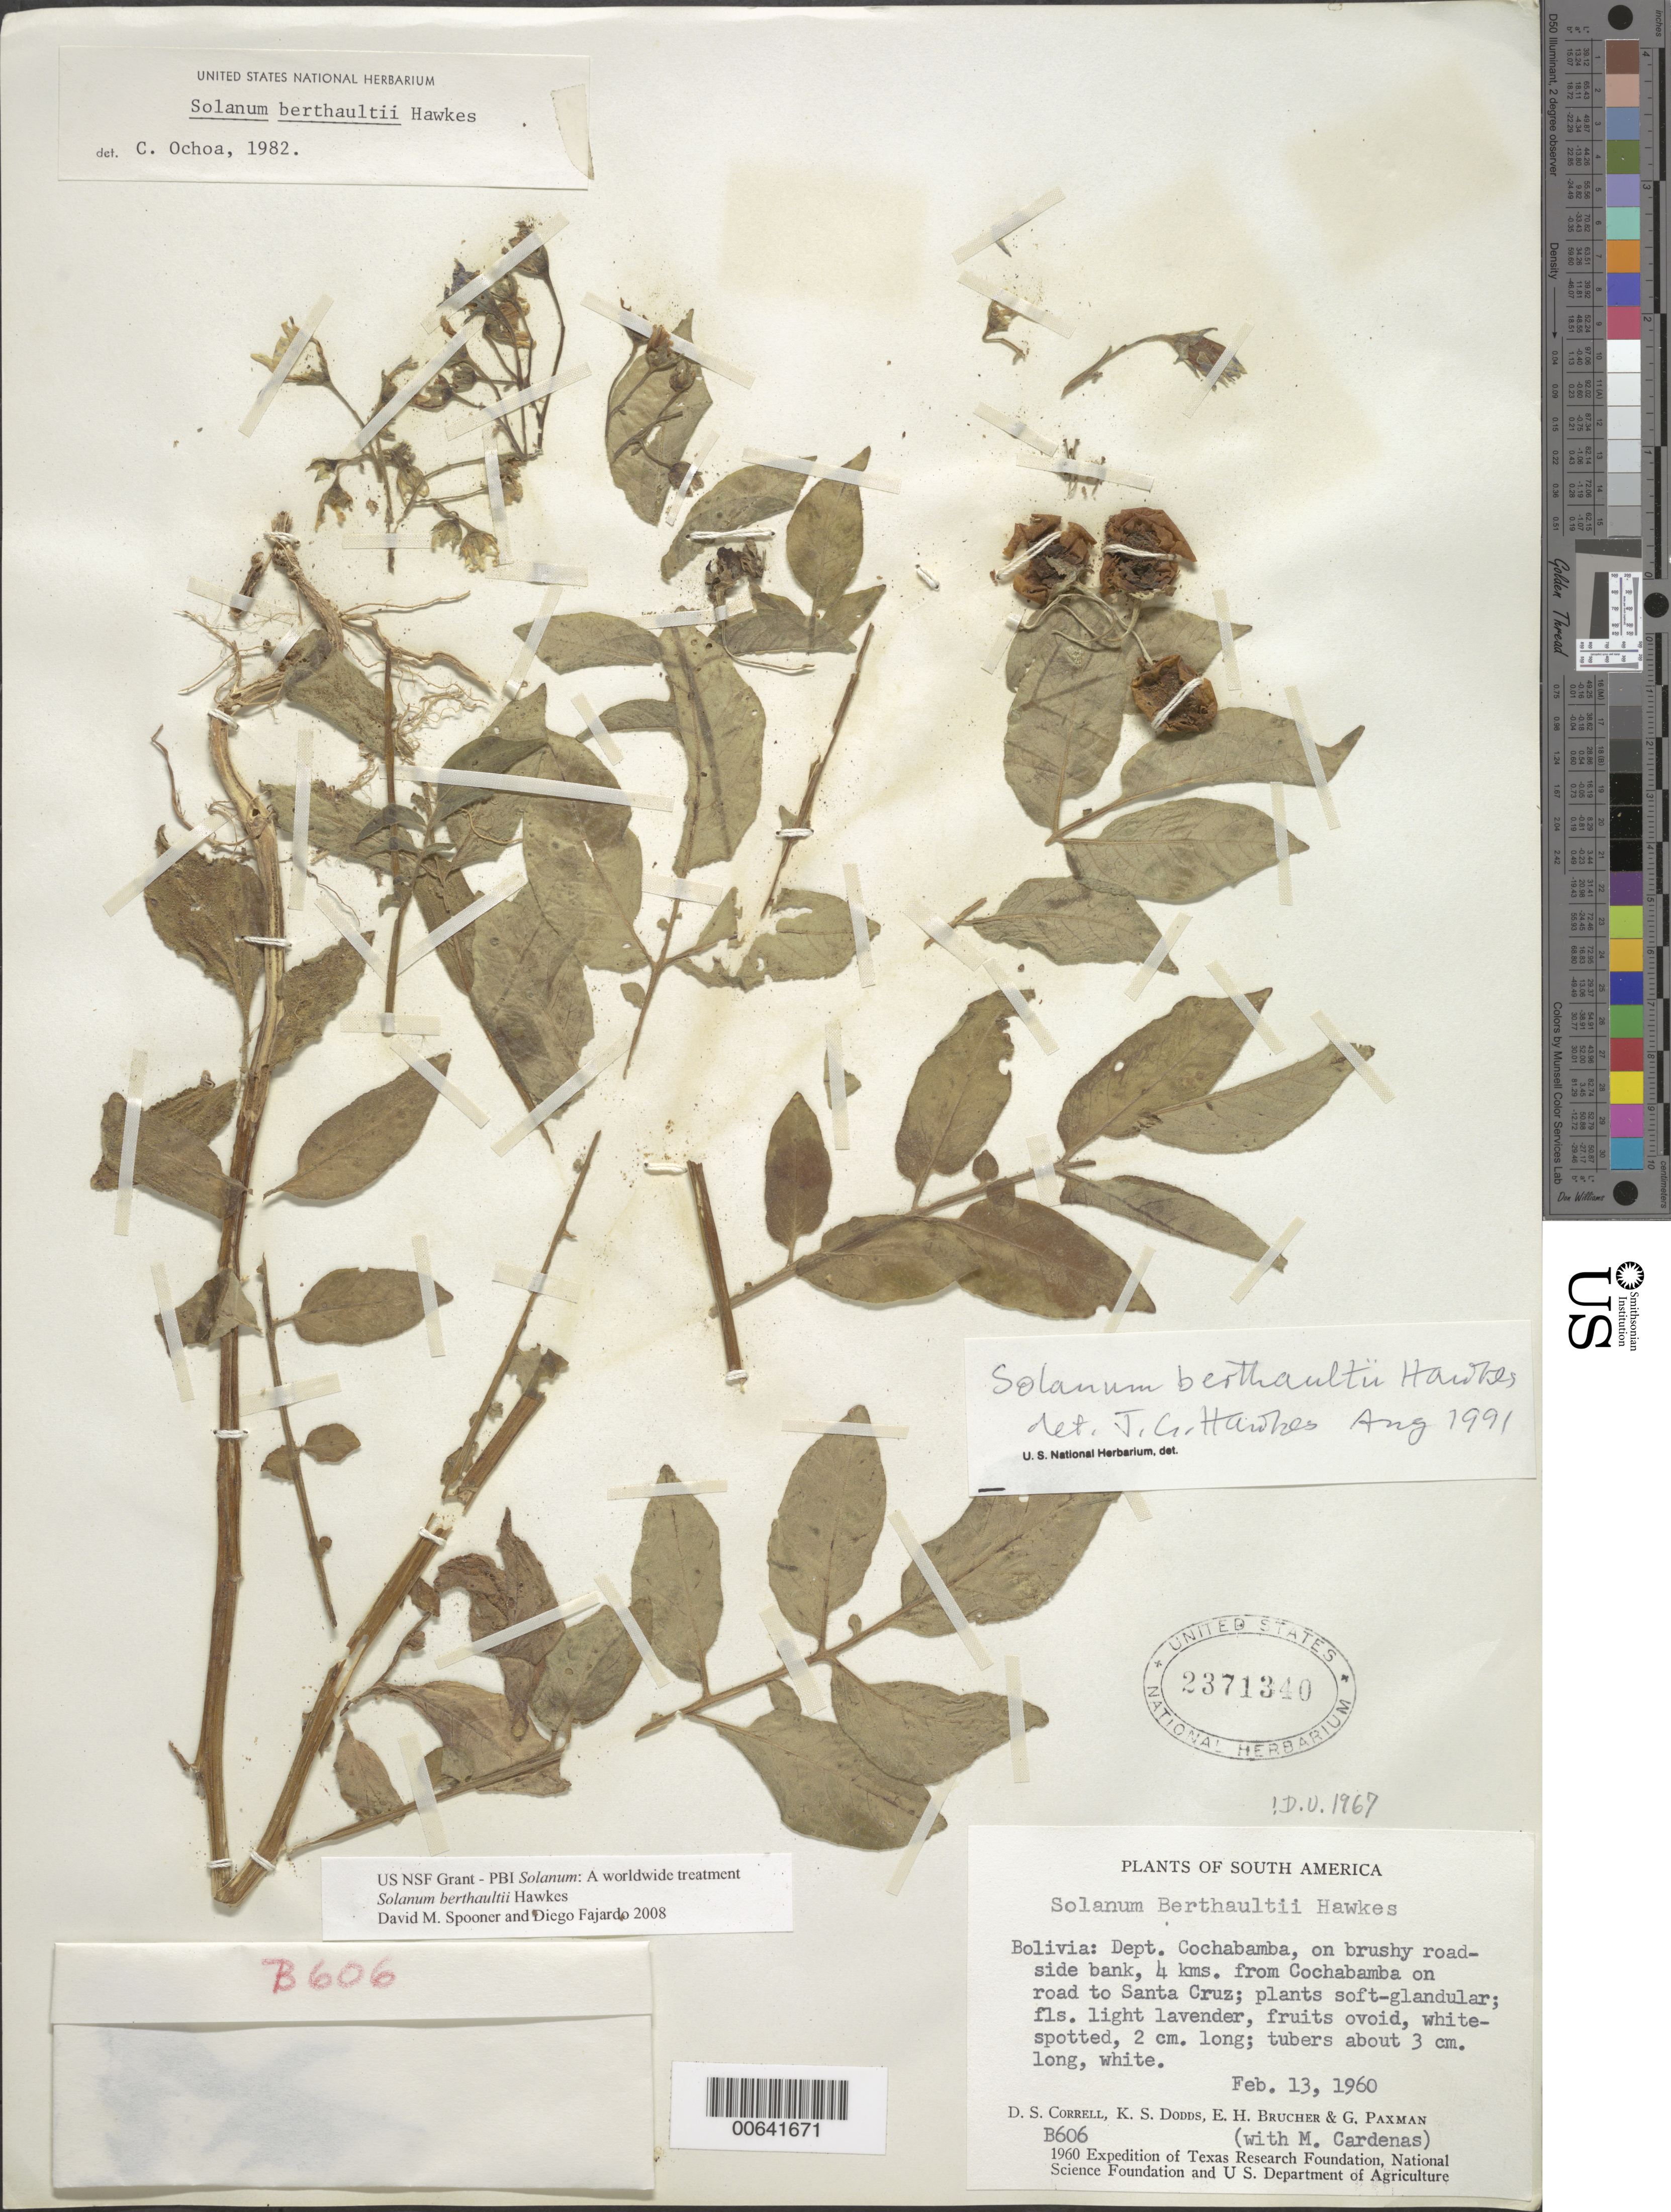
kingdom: Plantae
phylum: Tracheophyta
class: Magnoliopsida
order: Solanales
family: Solanaceae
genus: Solanum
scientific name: Solanum berthaultii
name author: Hawkes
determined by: Hawkes, J. G.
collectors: D. S. Correll, K. Dodds, E. Bruche, G. Paxman & M. Cárdenas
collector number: B 606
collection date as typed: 13 Feb 1960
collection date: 1960-02-13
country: Bolivia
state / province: Cochabamba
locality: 4 km de de Cbba. Ruta a Santa Cruz.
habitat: En bancos al lado del camino.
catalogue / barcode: US 2371340